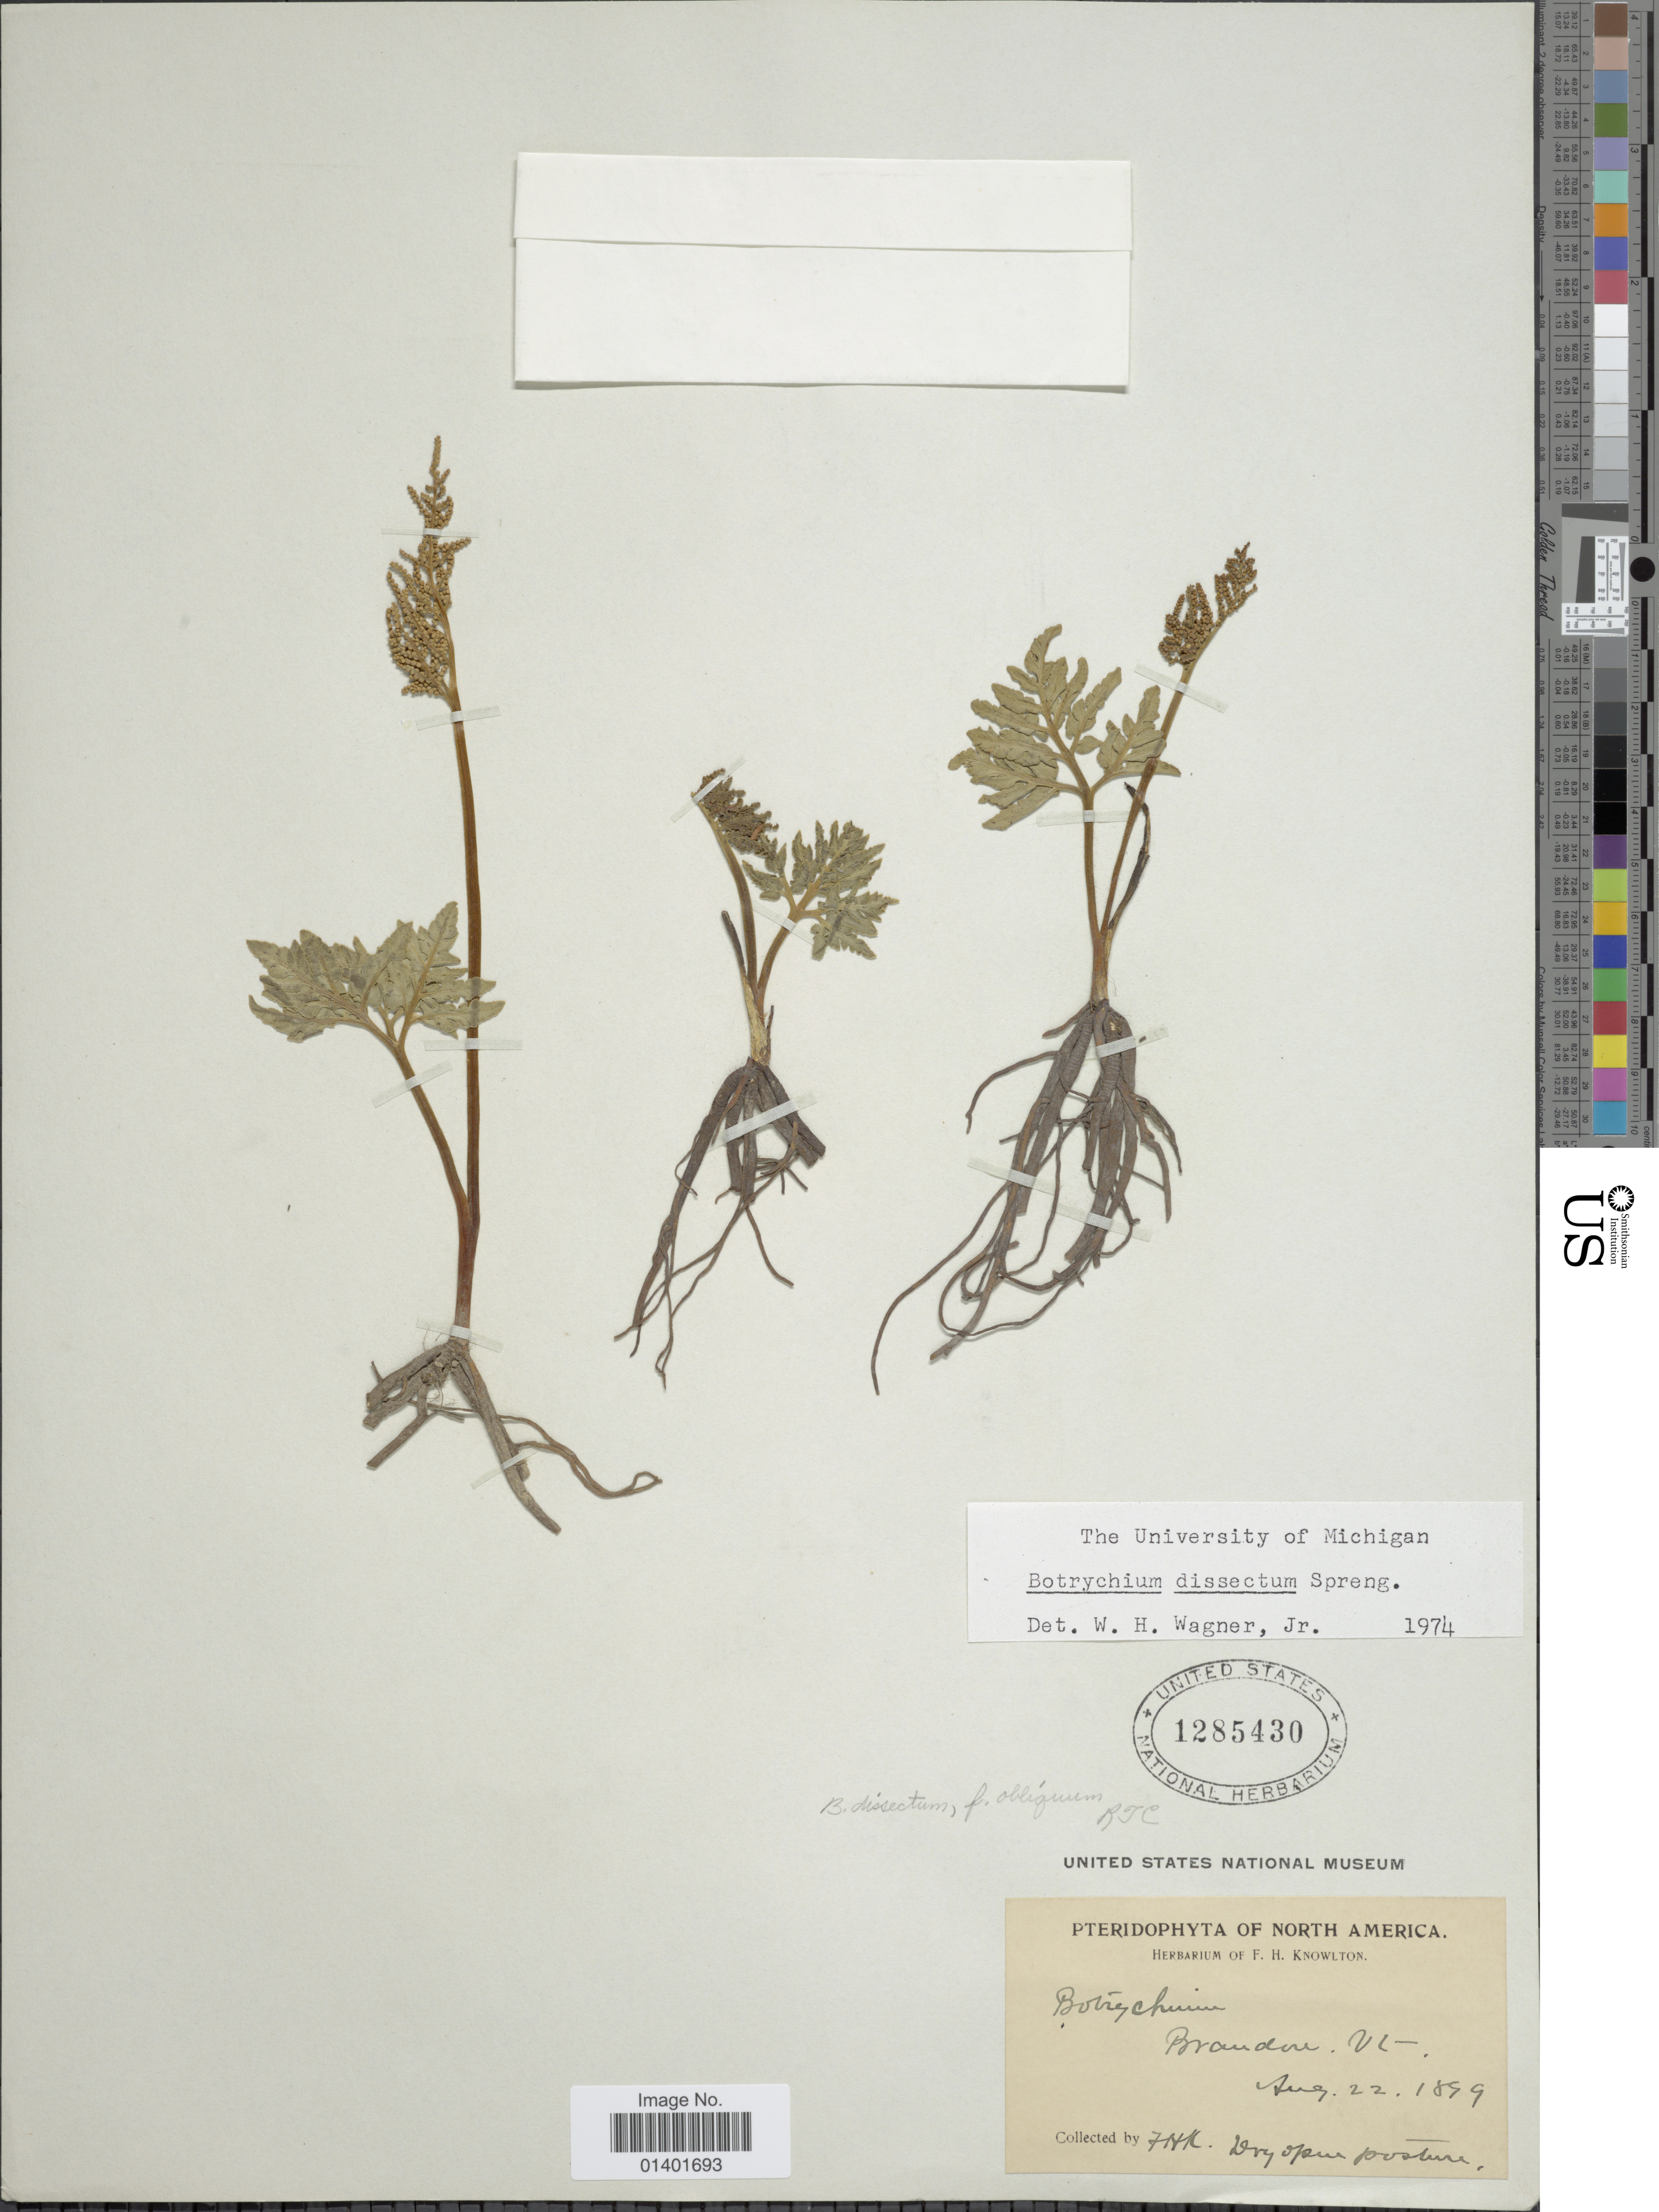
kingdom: Plantae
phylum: Tracheophyta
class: Polypodiopsida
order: Ophioglossales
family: Ophioglossaceae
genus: Botrychium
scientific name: Botrychium dissectum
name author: Spreng.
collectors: F. H. Knowlton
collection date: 1899-08-22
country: United States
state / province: Vermont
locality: Brandon.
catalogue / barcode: US 1285430